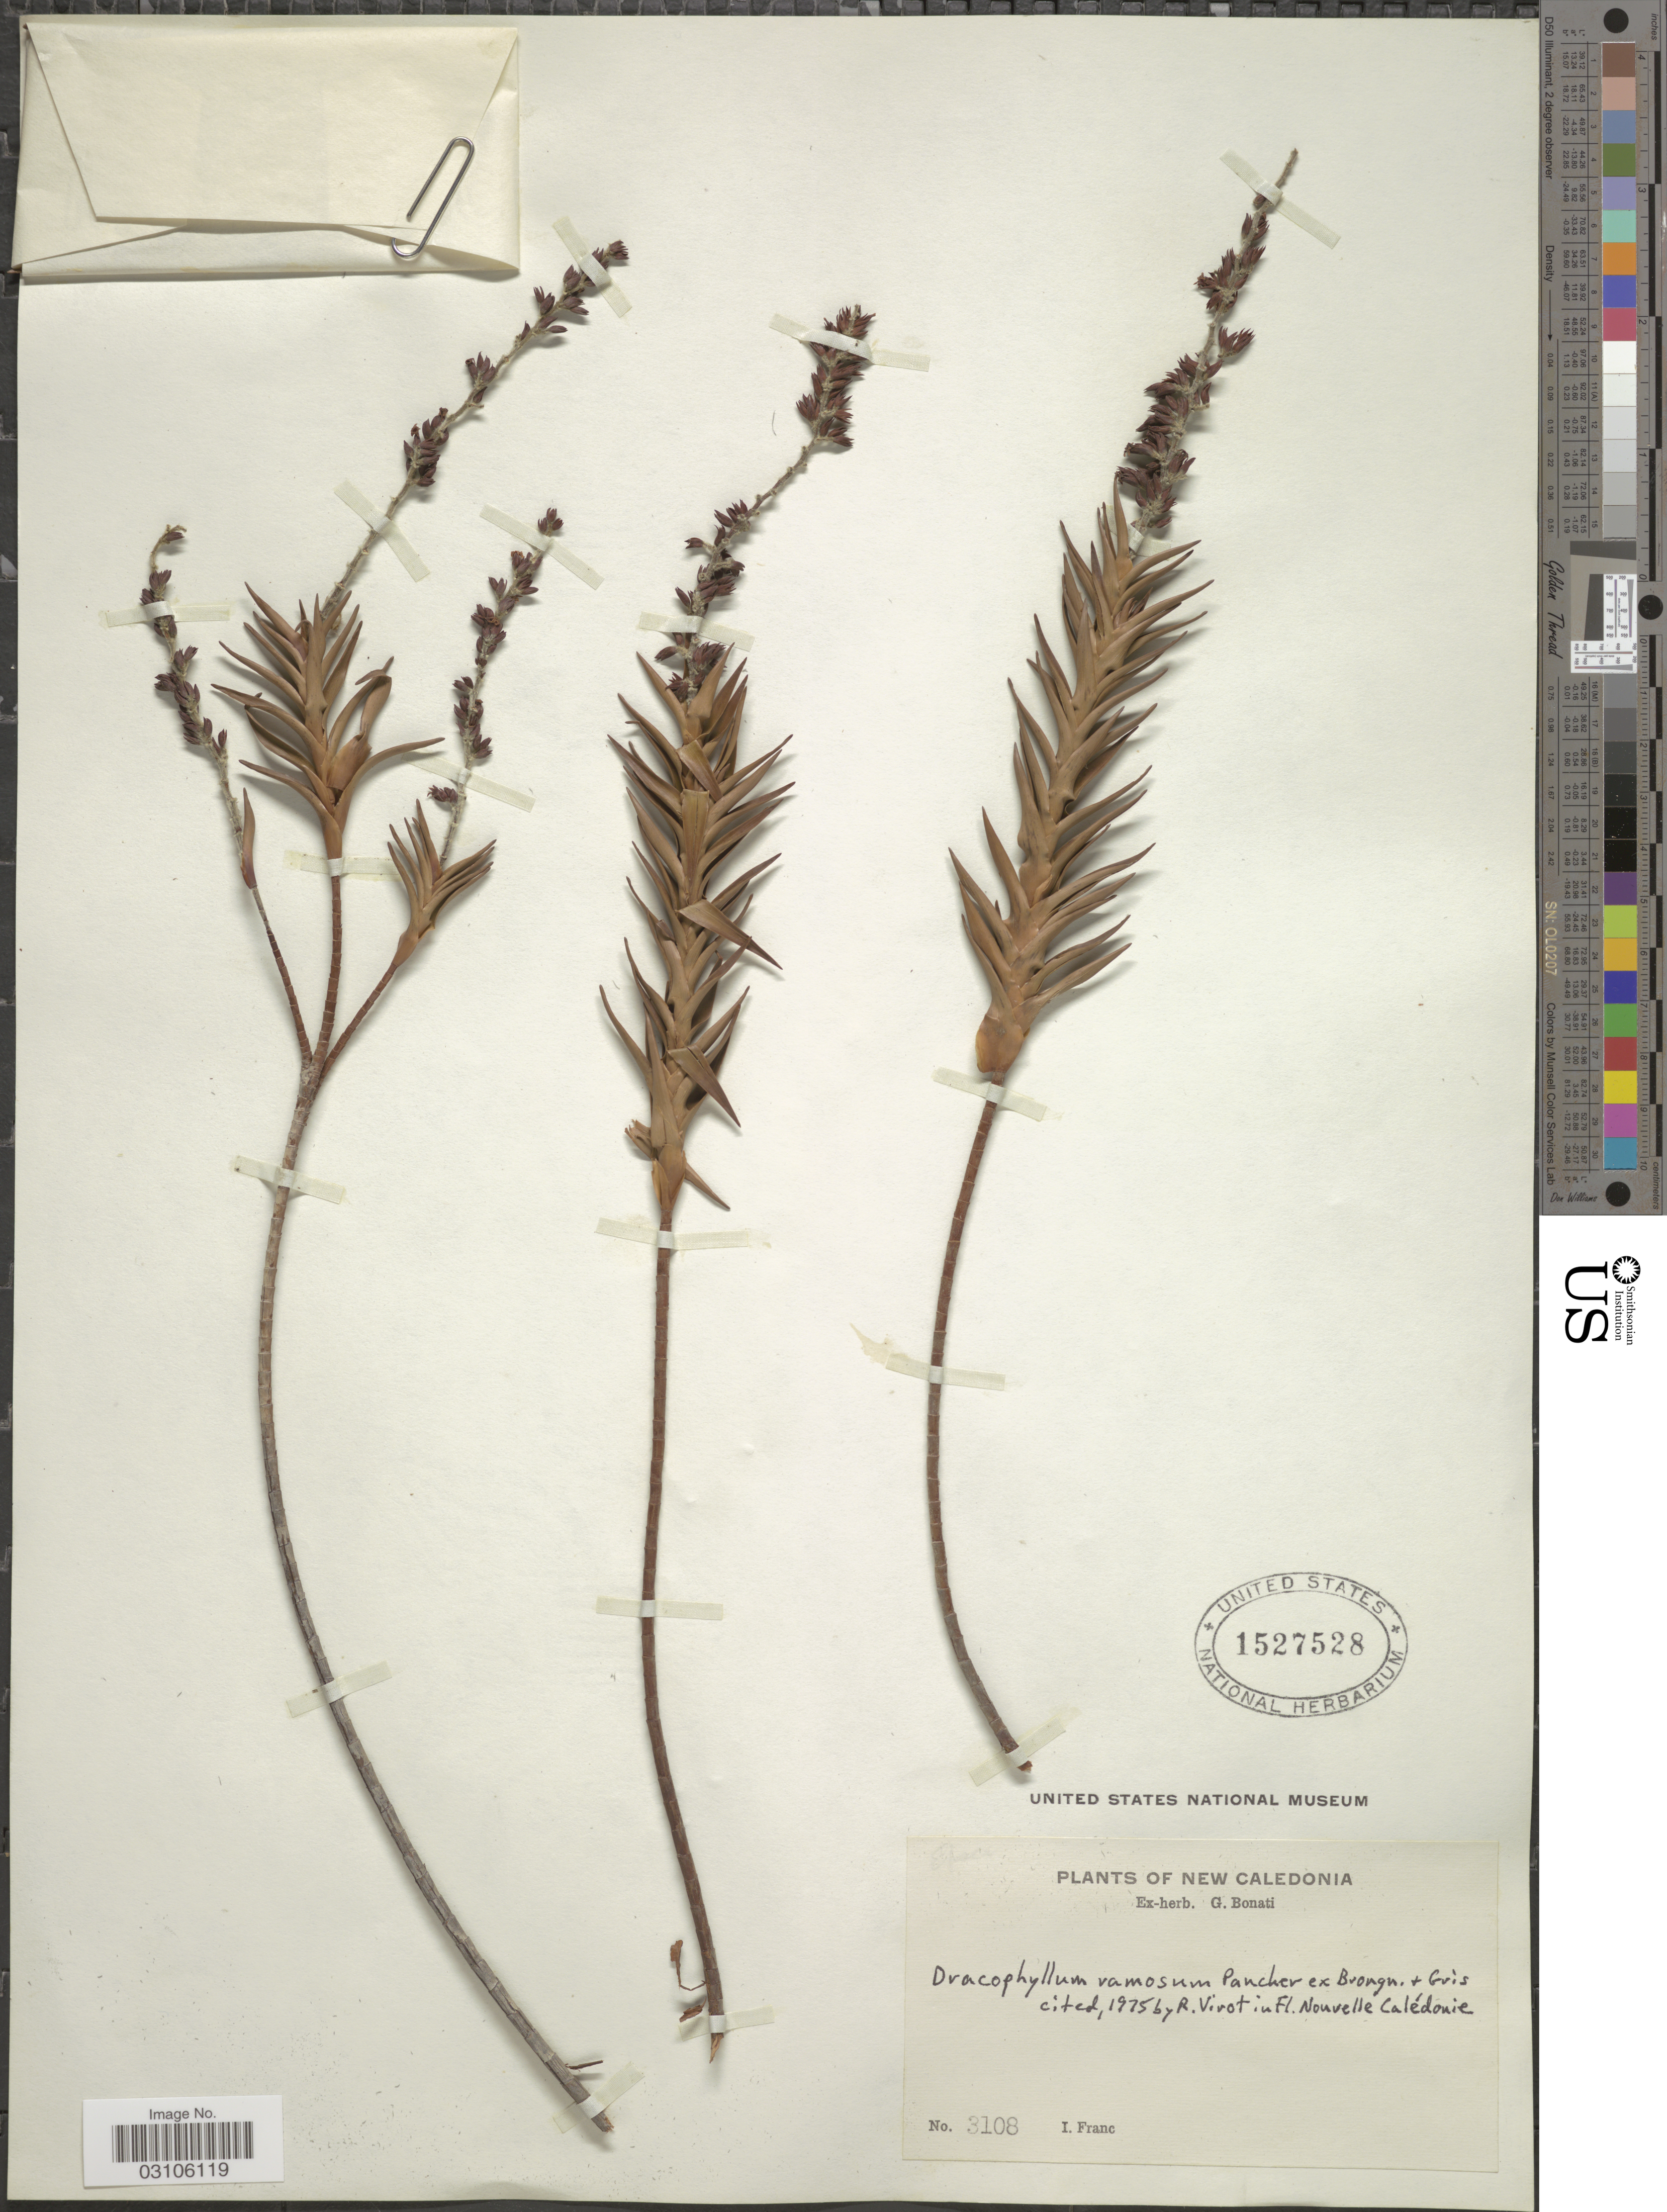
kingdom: Plantae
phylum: Tracheophyta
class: Magnoliopsida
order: Ericales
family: Ericaceae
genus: Dracophyllum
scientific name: Dracophyllum ramosum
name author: Pancher ex Brongn. & Gris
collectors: I. Franc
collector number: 3108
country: New Caledonia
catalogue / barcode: US 1527528